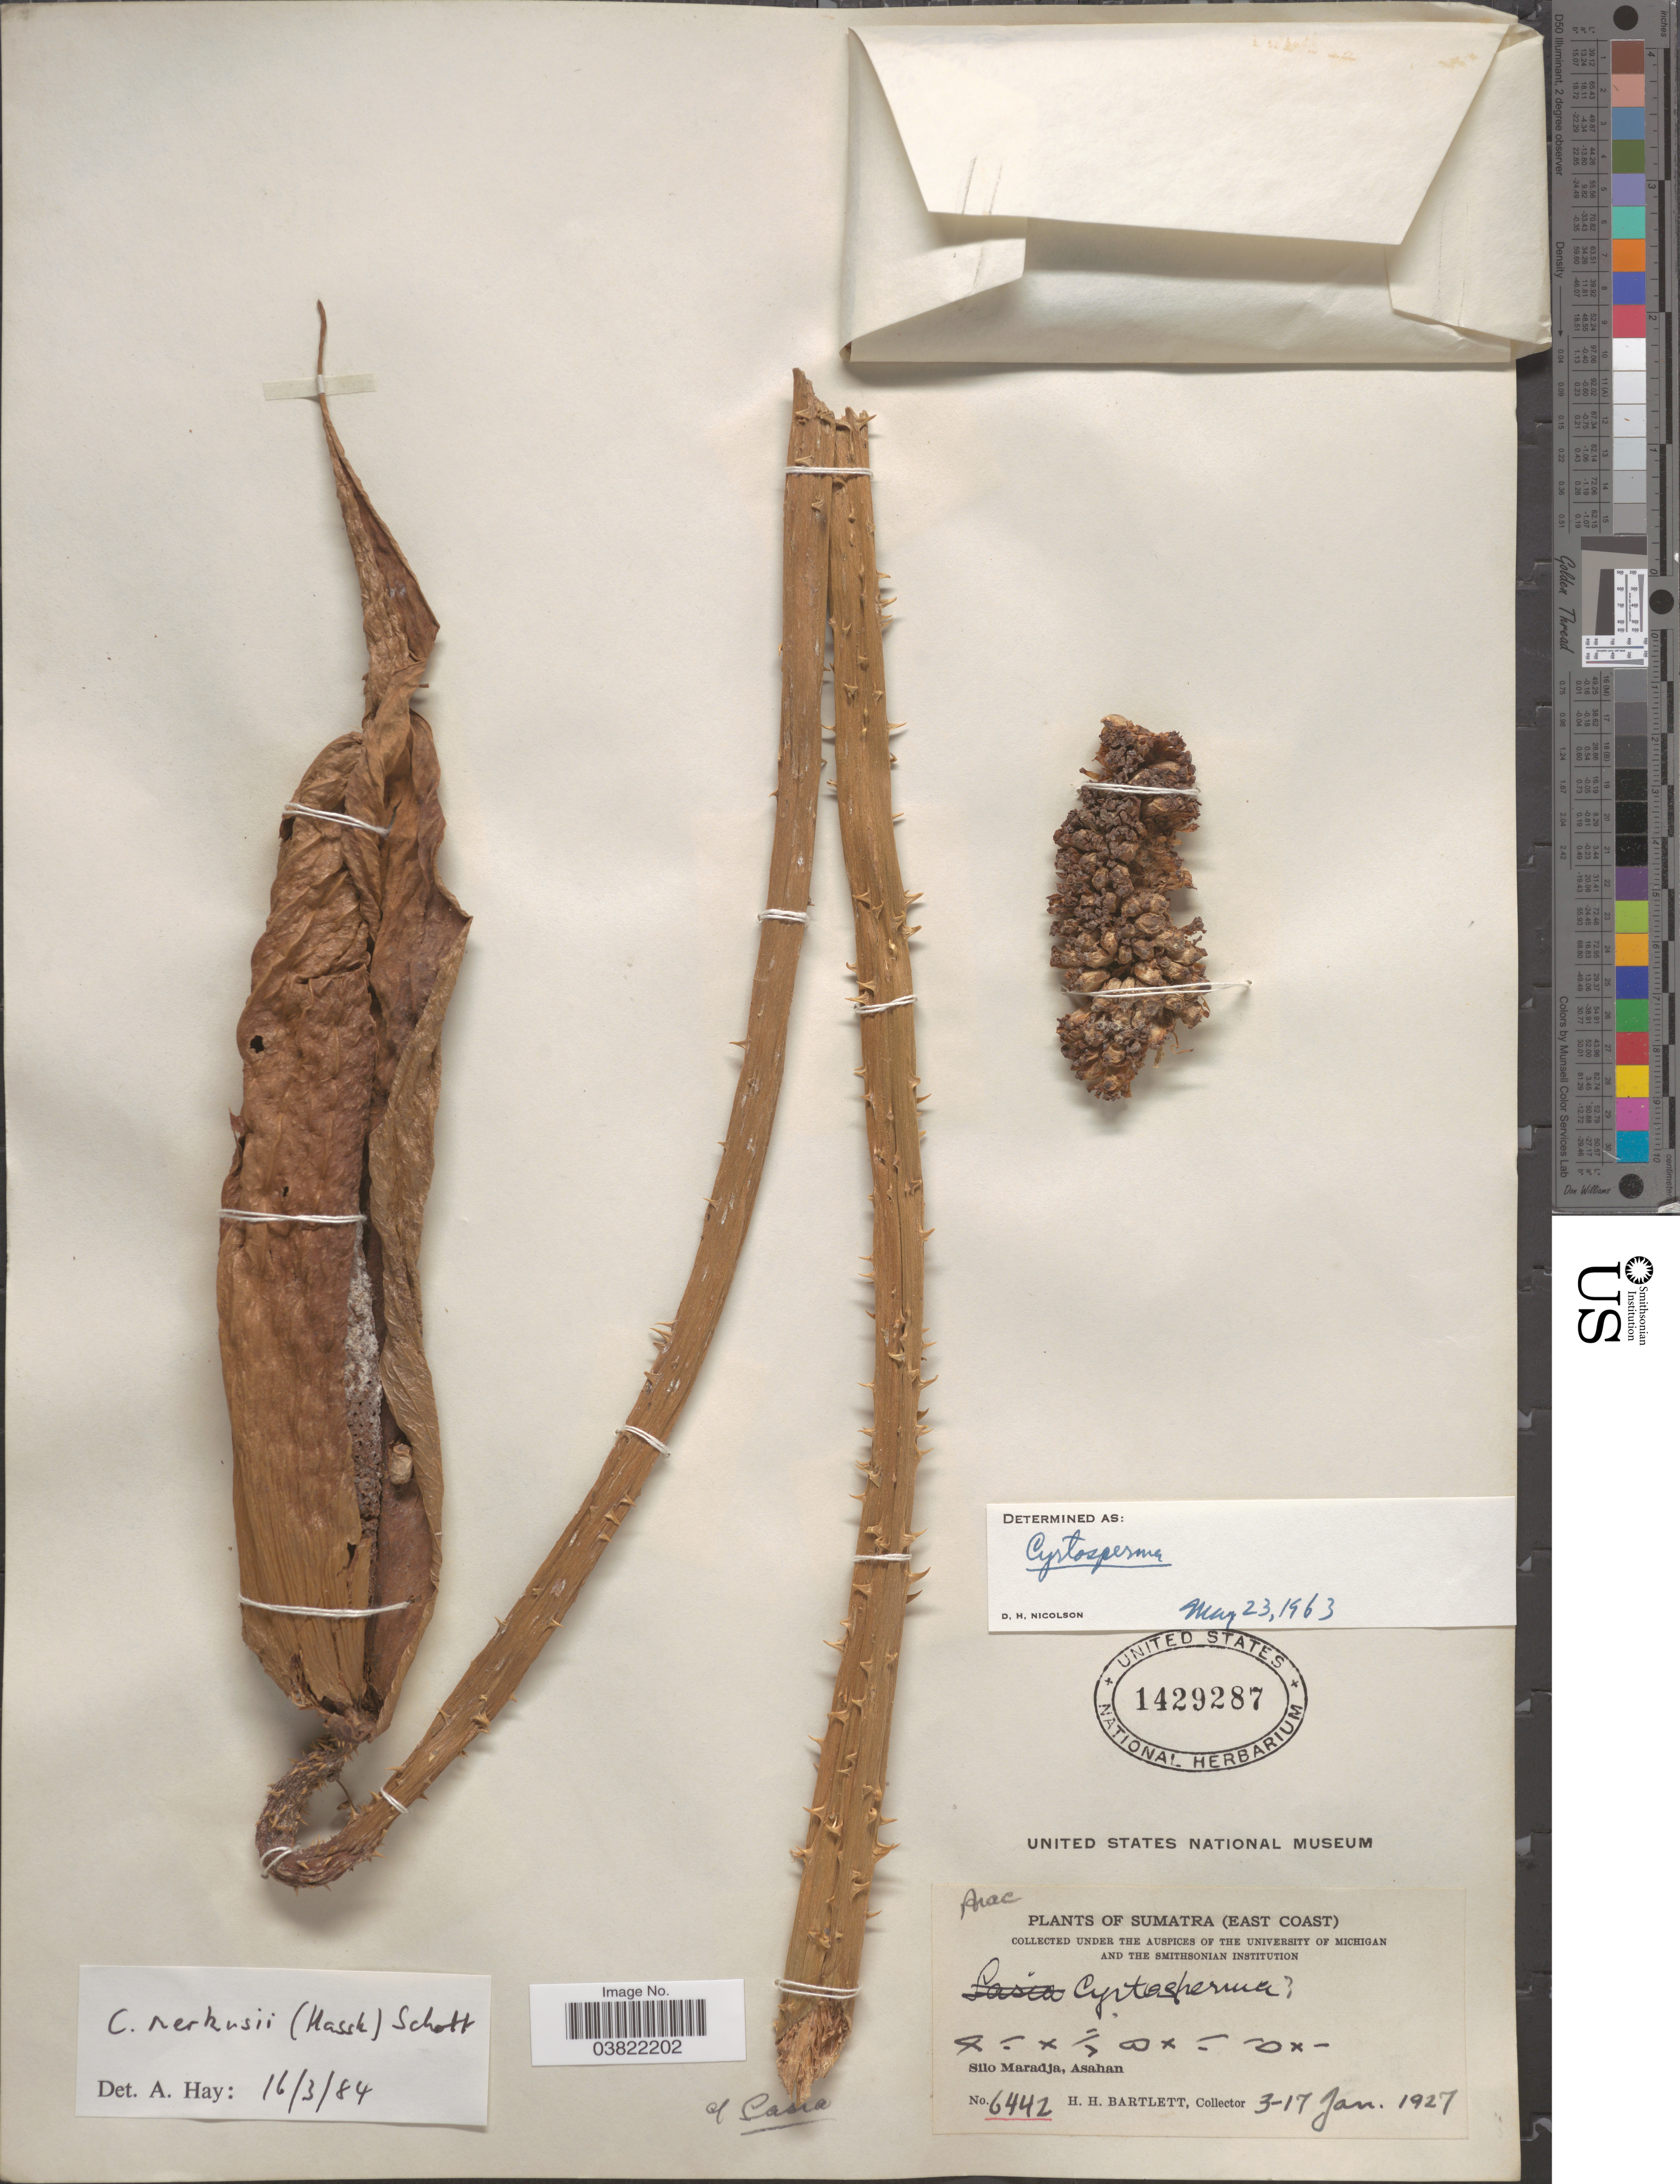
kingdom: Plantae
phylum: Tracheophyta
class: Liliopsida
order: Alismatales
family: Araceae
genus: Cyrtosperma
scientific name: Cyrtosperma merkusii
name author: (Hassk.) Schott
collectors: H. H. Bartlett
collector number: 6442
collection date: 1927-01-03/1927-01-17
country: Indonesia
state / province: Sumatra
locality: Sumatra (East Coast). Silo Maradja, Asahan.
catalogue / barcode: US 1429287